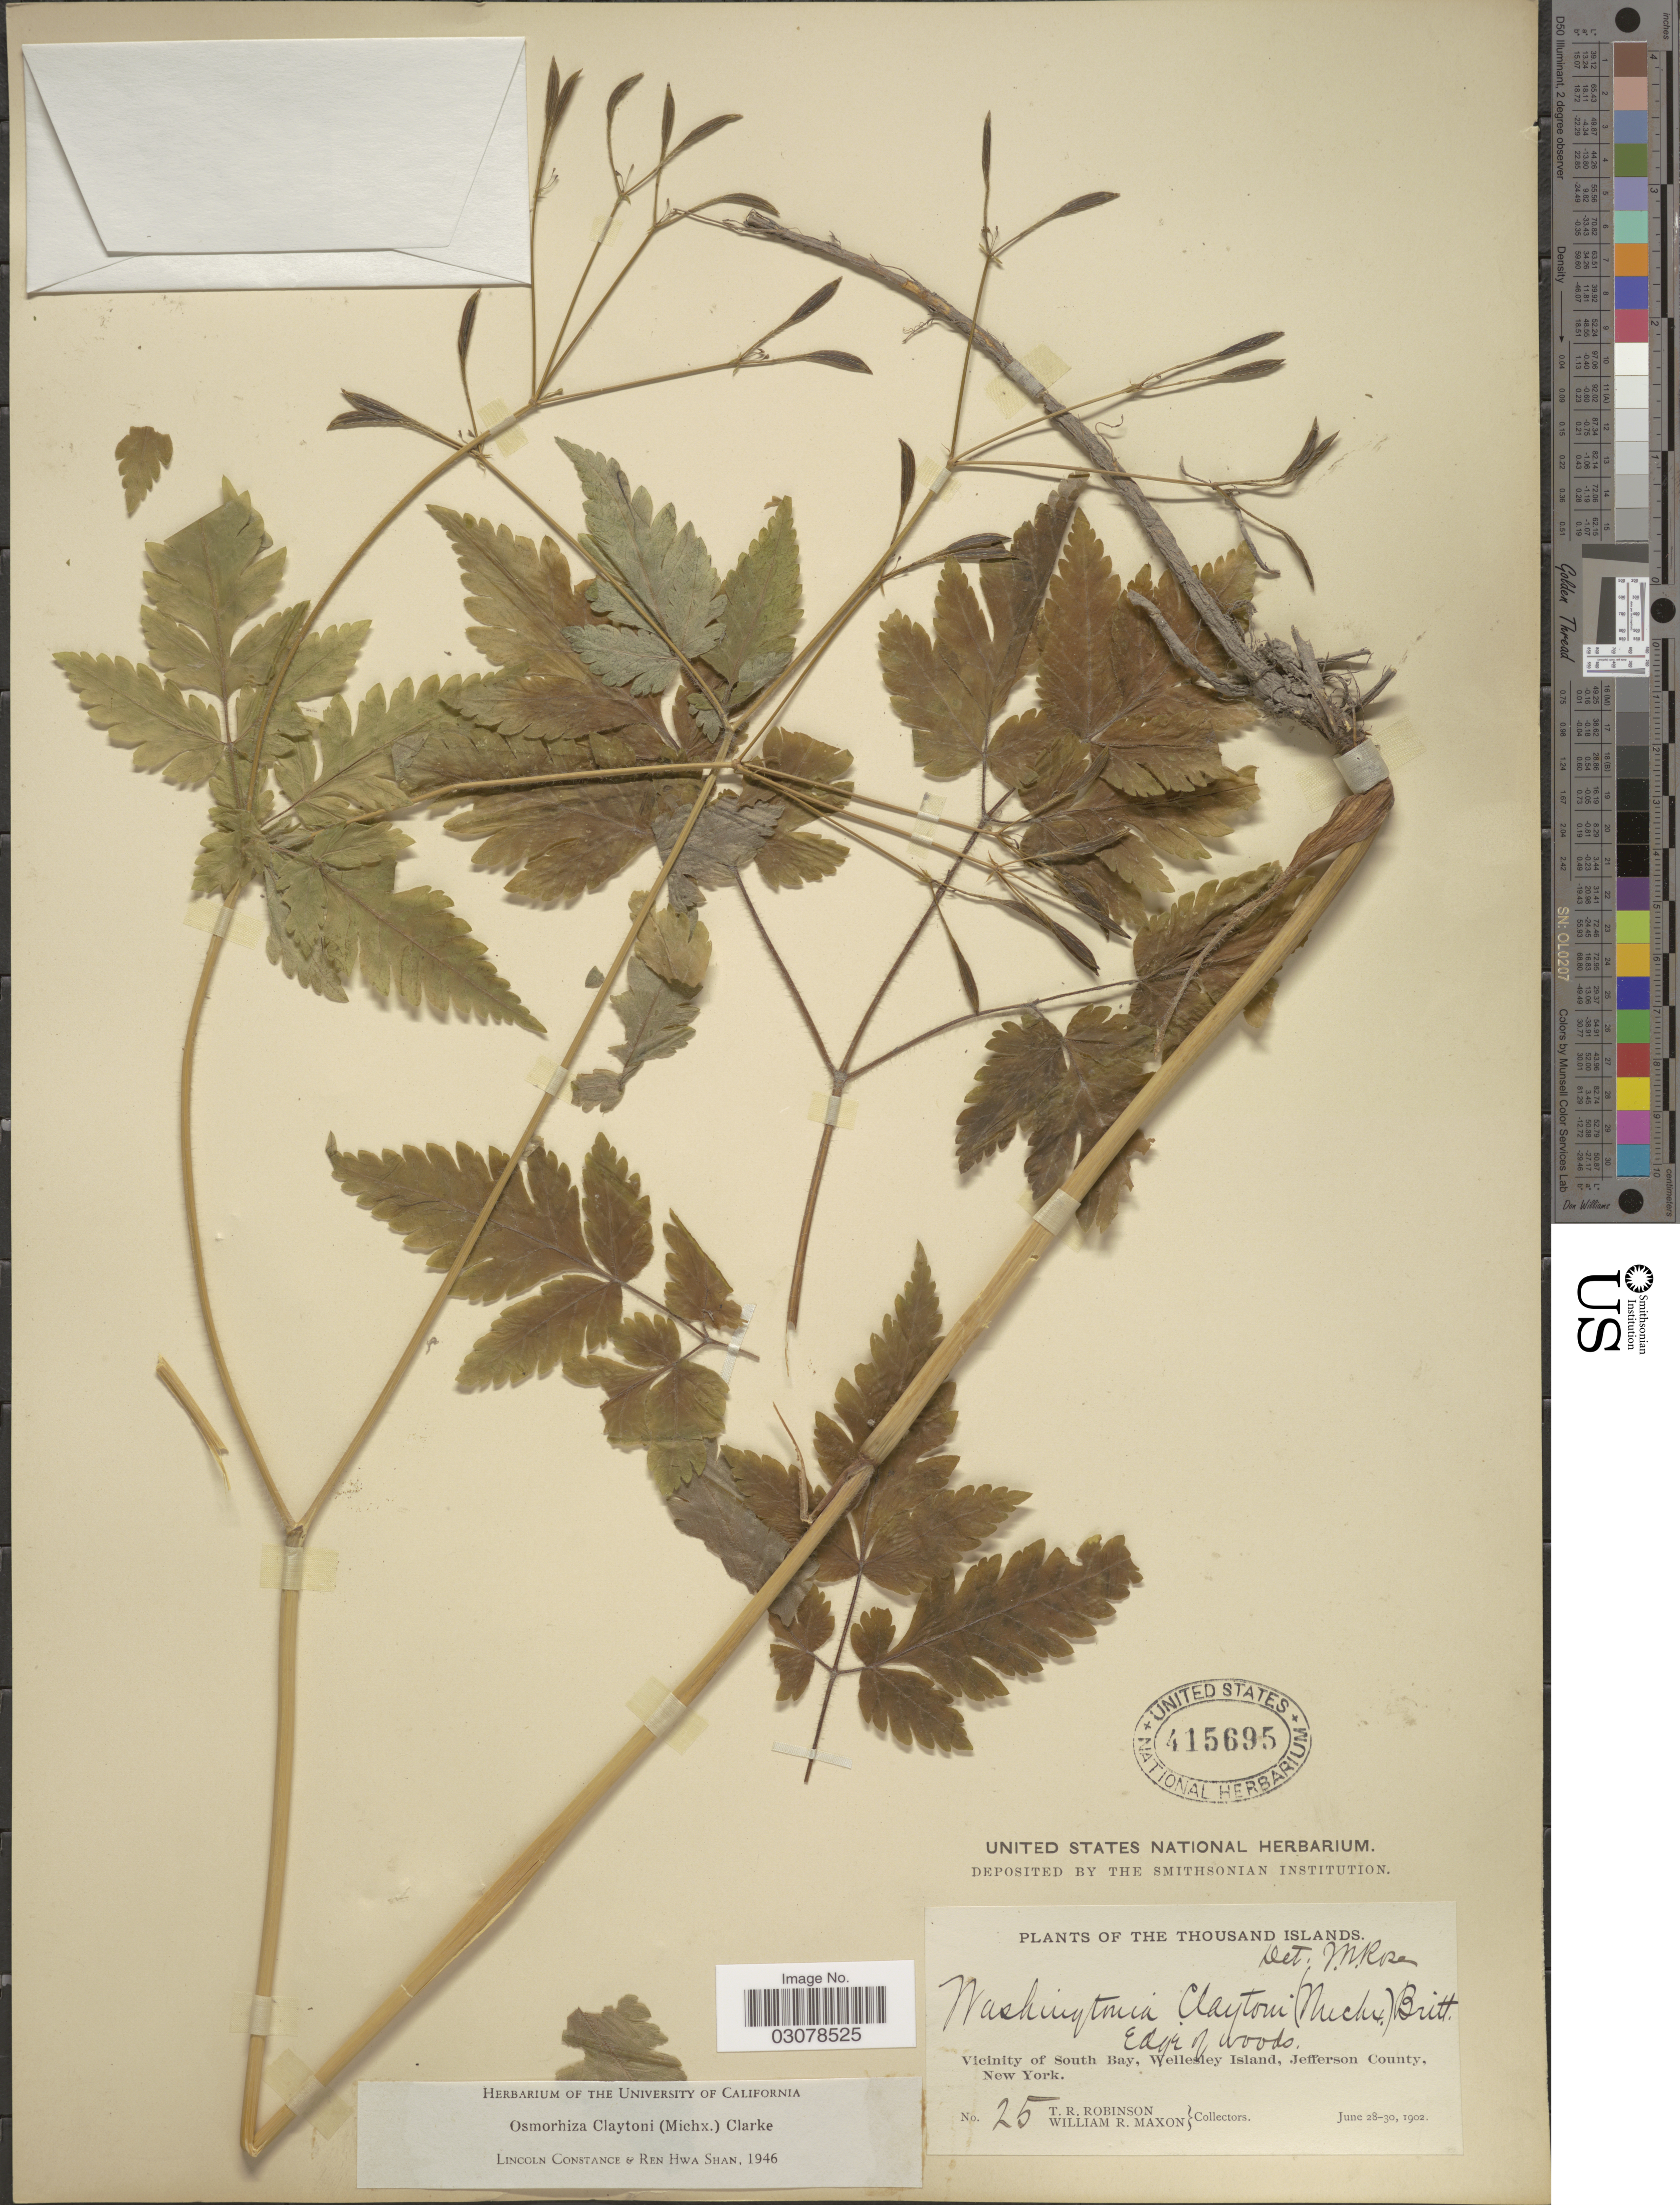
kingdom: Plantae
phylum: Tracheophyta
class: Magnoliopsida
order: Apiales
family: Apiaceae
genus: Osmorhiza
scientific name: Osmorhiza claytonii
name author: (Michx.) C.B. Clarke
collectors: T. R. Robinson & W. R. Maxon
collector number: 25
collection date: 1902-06-28/1902-06-30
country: United States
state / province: New York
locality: Thousand Islands. Vicinity of South Bay, Wellesley Island, Jefferson County.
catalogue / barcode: US 415695